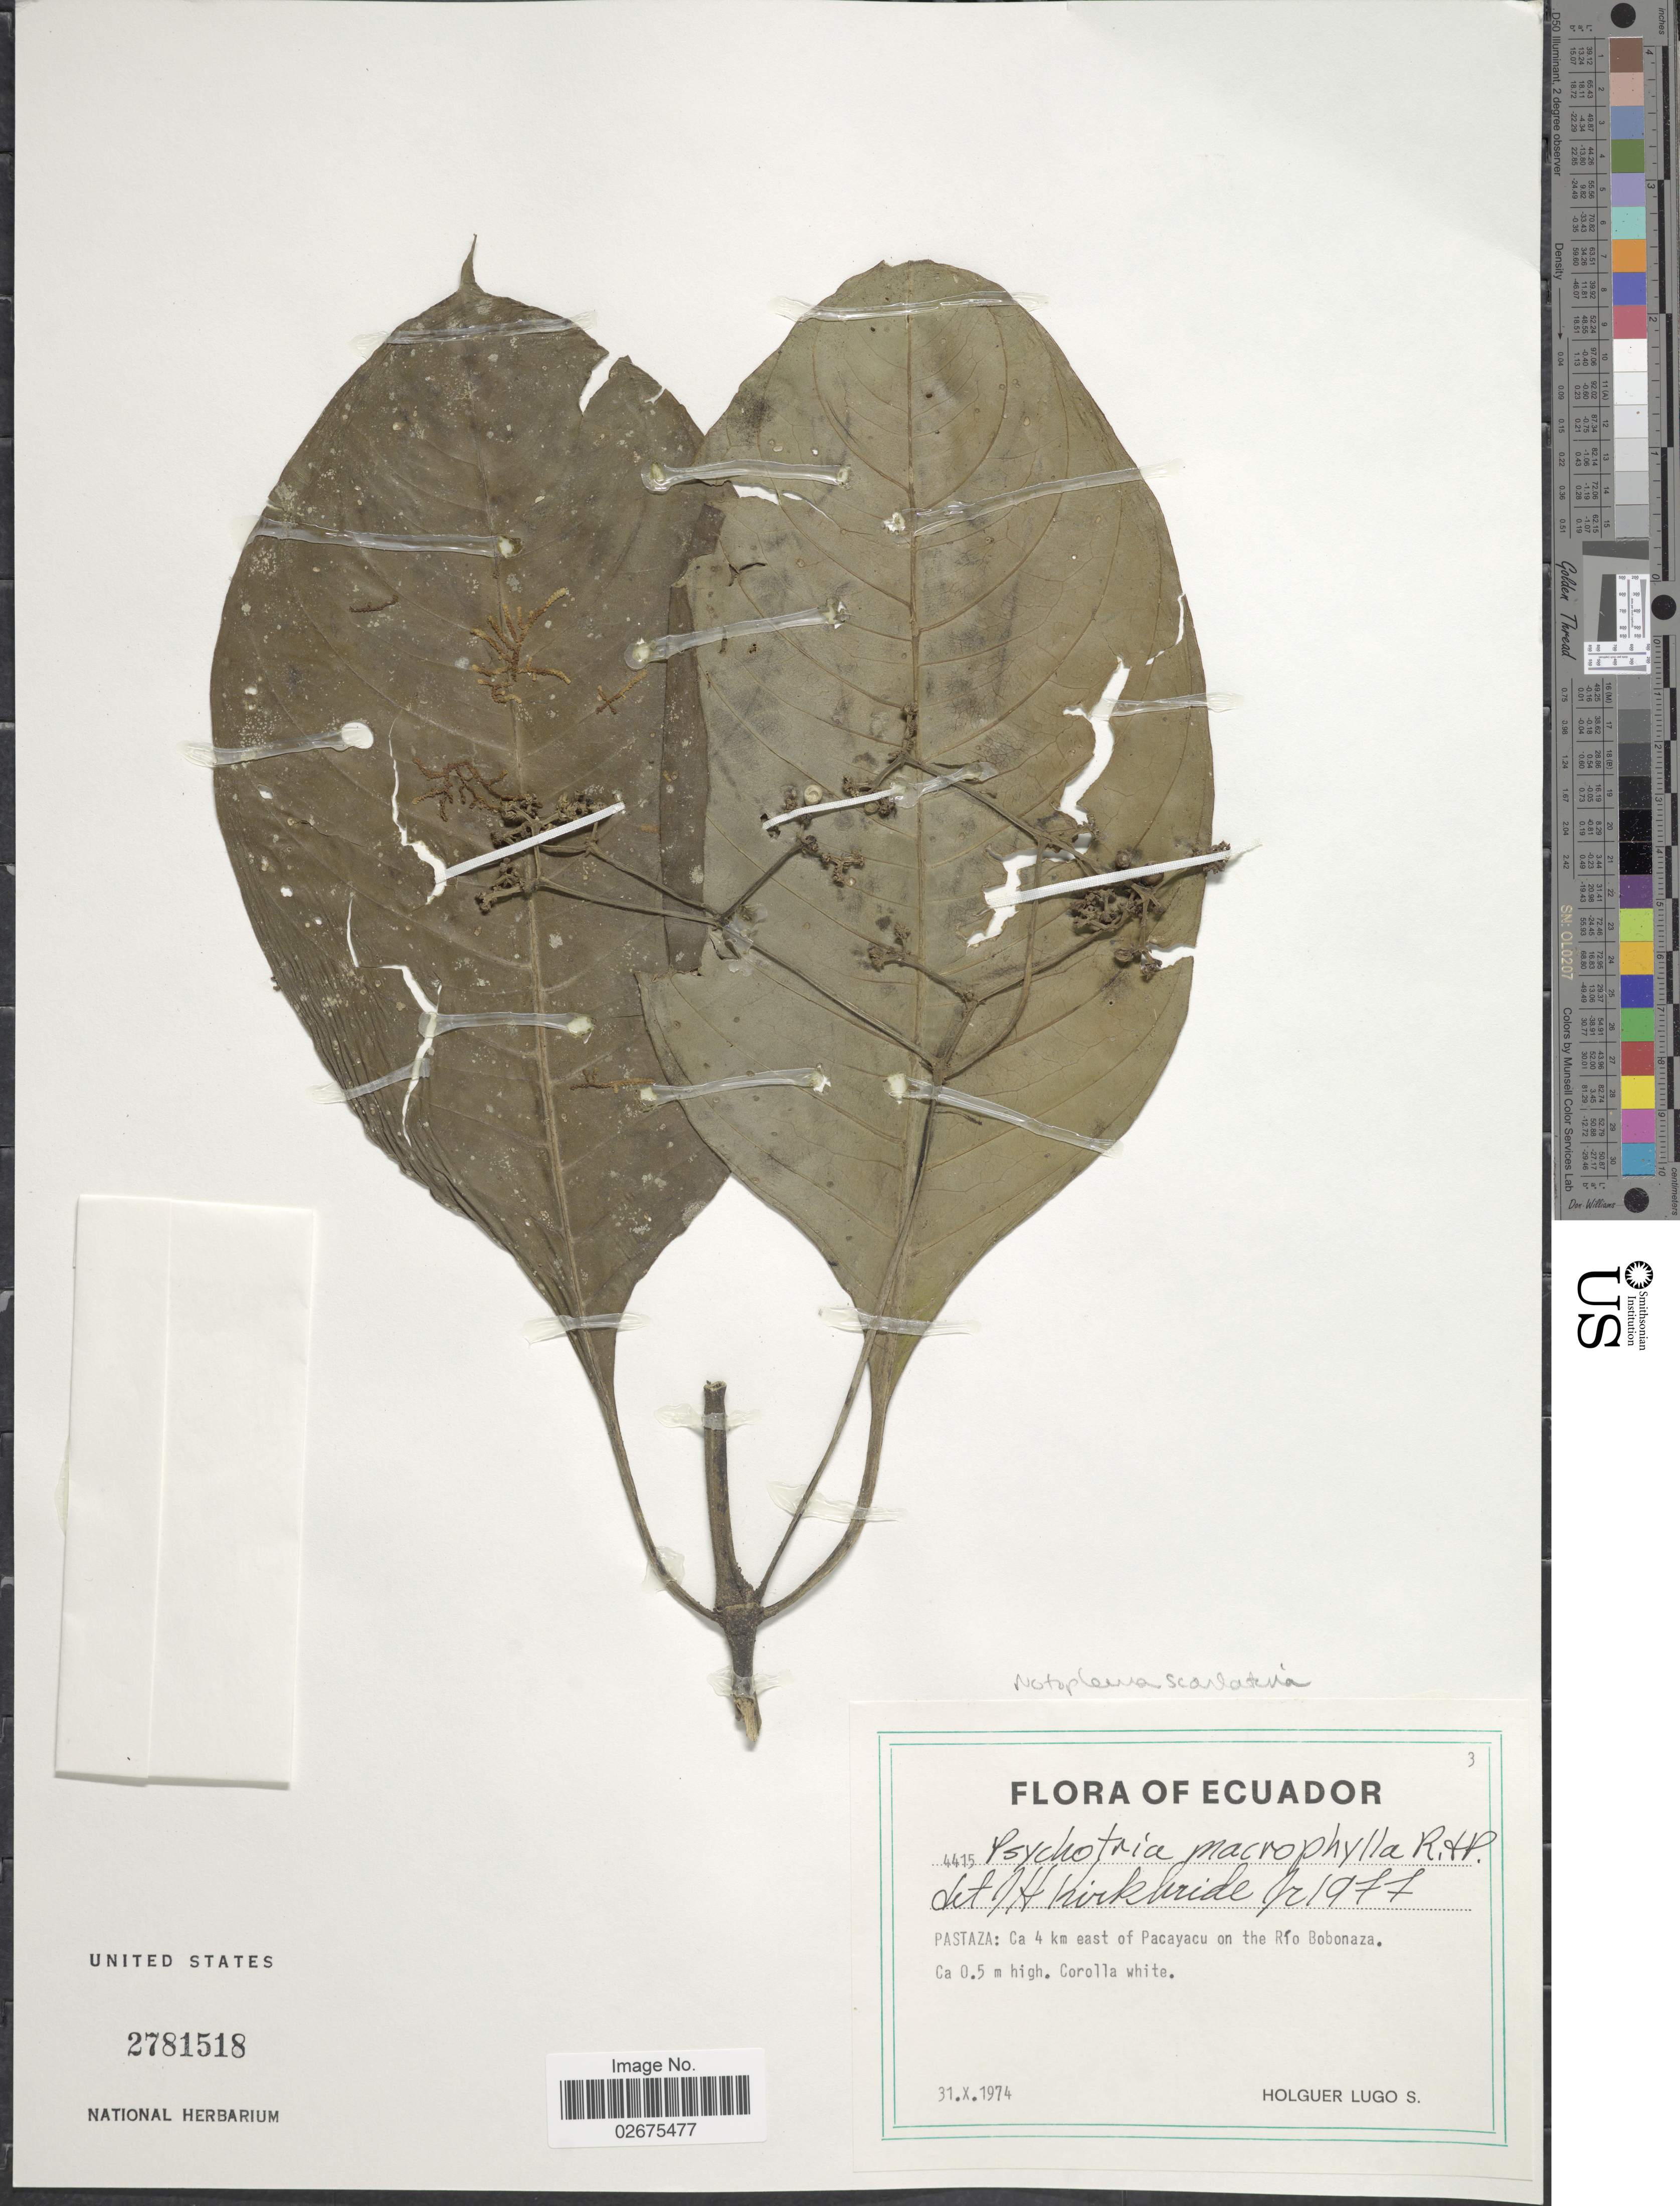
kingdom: Plantae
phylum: Tracheophyta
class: Magnoliopsida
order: Gentianales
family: Rubiaceae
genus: Notopleura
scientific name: Notopleura scarlatina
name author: C.M. Taylor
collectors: H. Lugo S.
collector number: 4415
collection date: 1974-10-31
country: Ecuador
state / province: Pastaza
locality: Ca 4 km east of Pacayacu on the Rio Bobonaza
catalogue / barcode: US 2781518